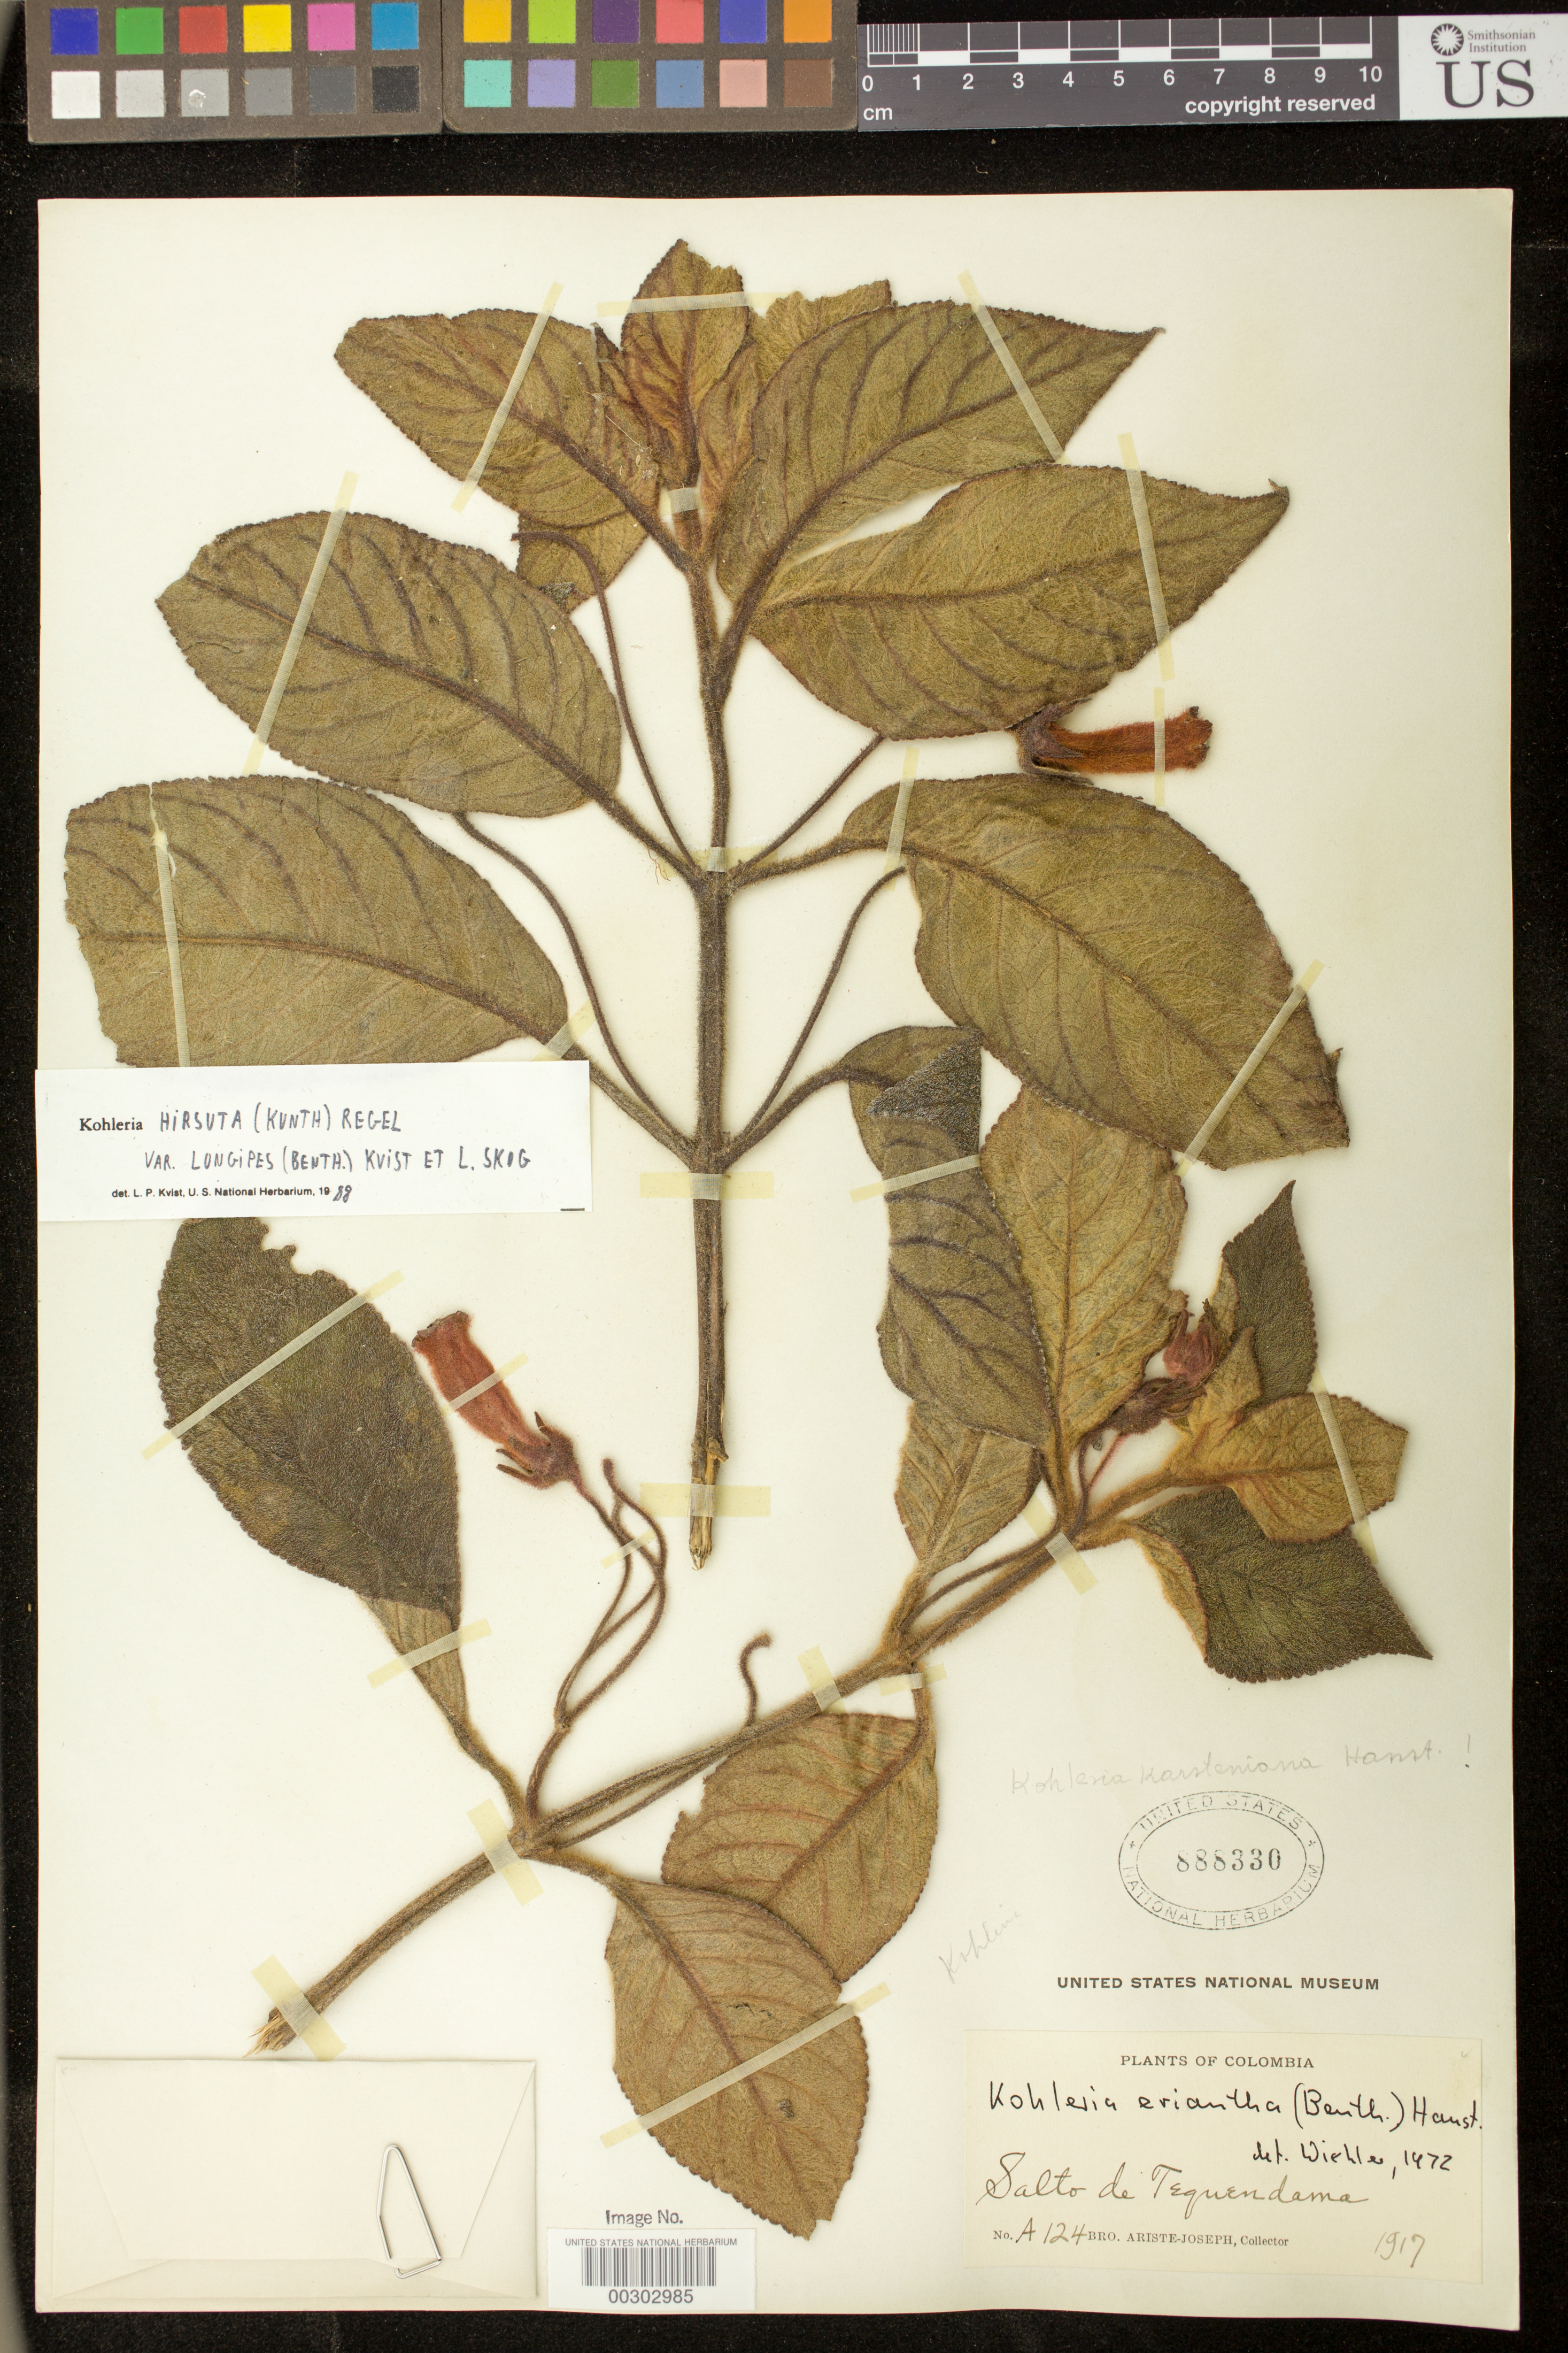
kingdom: Plantae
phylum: Tracheophyta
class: Magnoliopsida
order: Lamiales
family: Gesneriaceae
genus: Kohleria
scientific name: Kohleria hirsuta var. longipes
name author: (Benth.) L.P. Kvist & L.E. Skog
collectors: Bro. Ariste-Joseph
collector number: H 124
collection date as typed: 1917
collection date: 1917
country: Colombia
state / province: Cundinamarca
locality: Salto de Tequendama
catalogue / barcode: US 888330